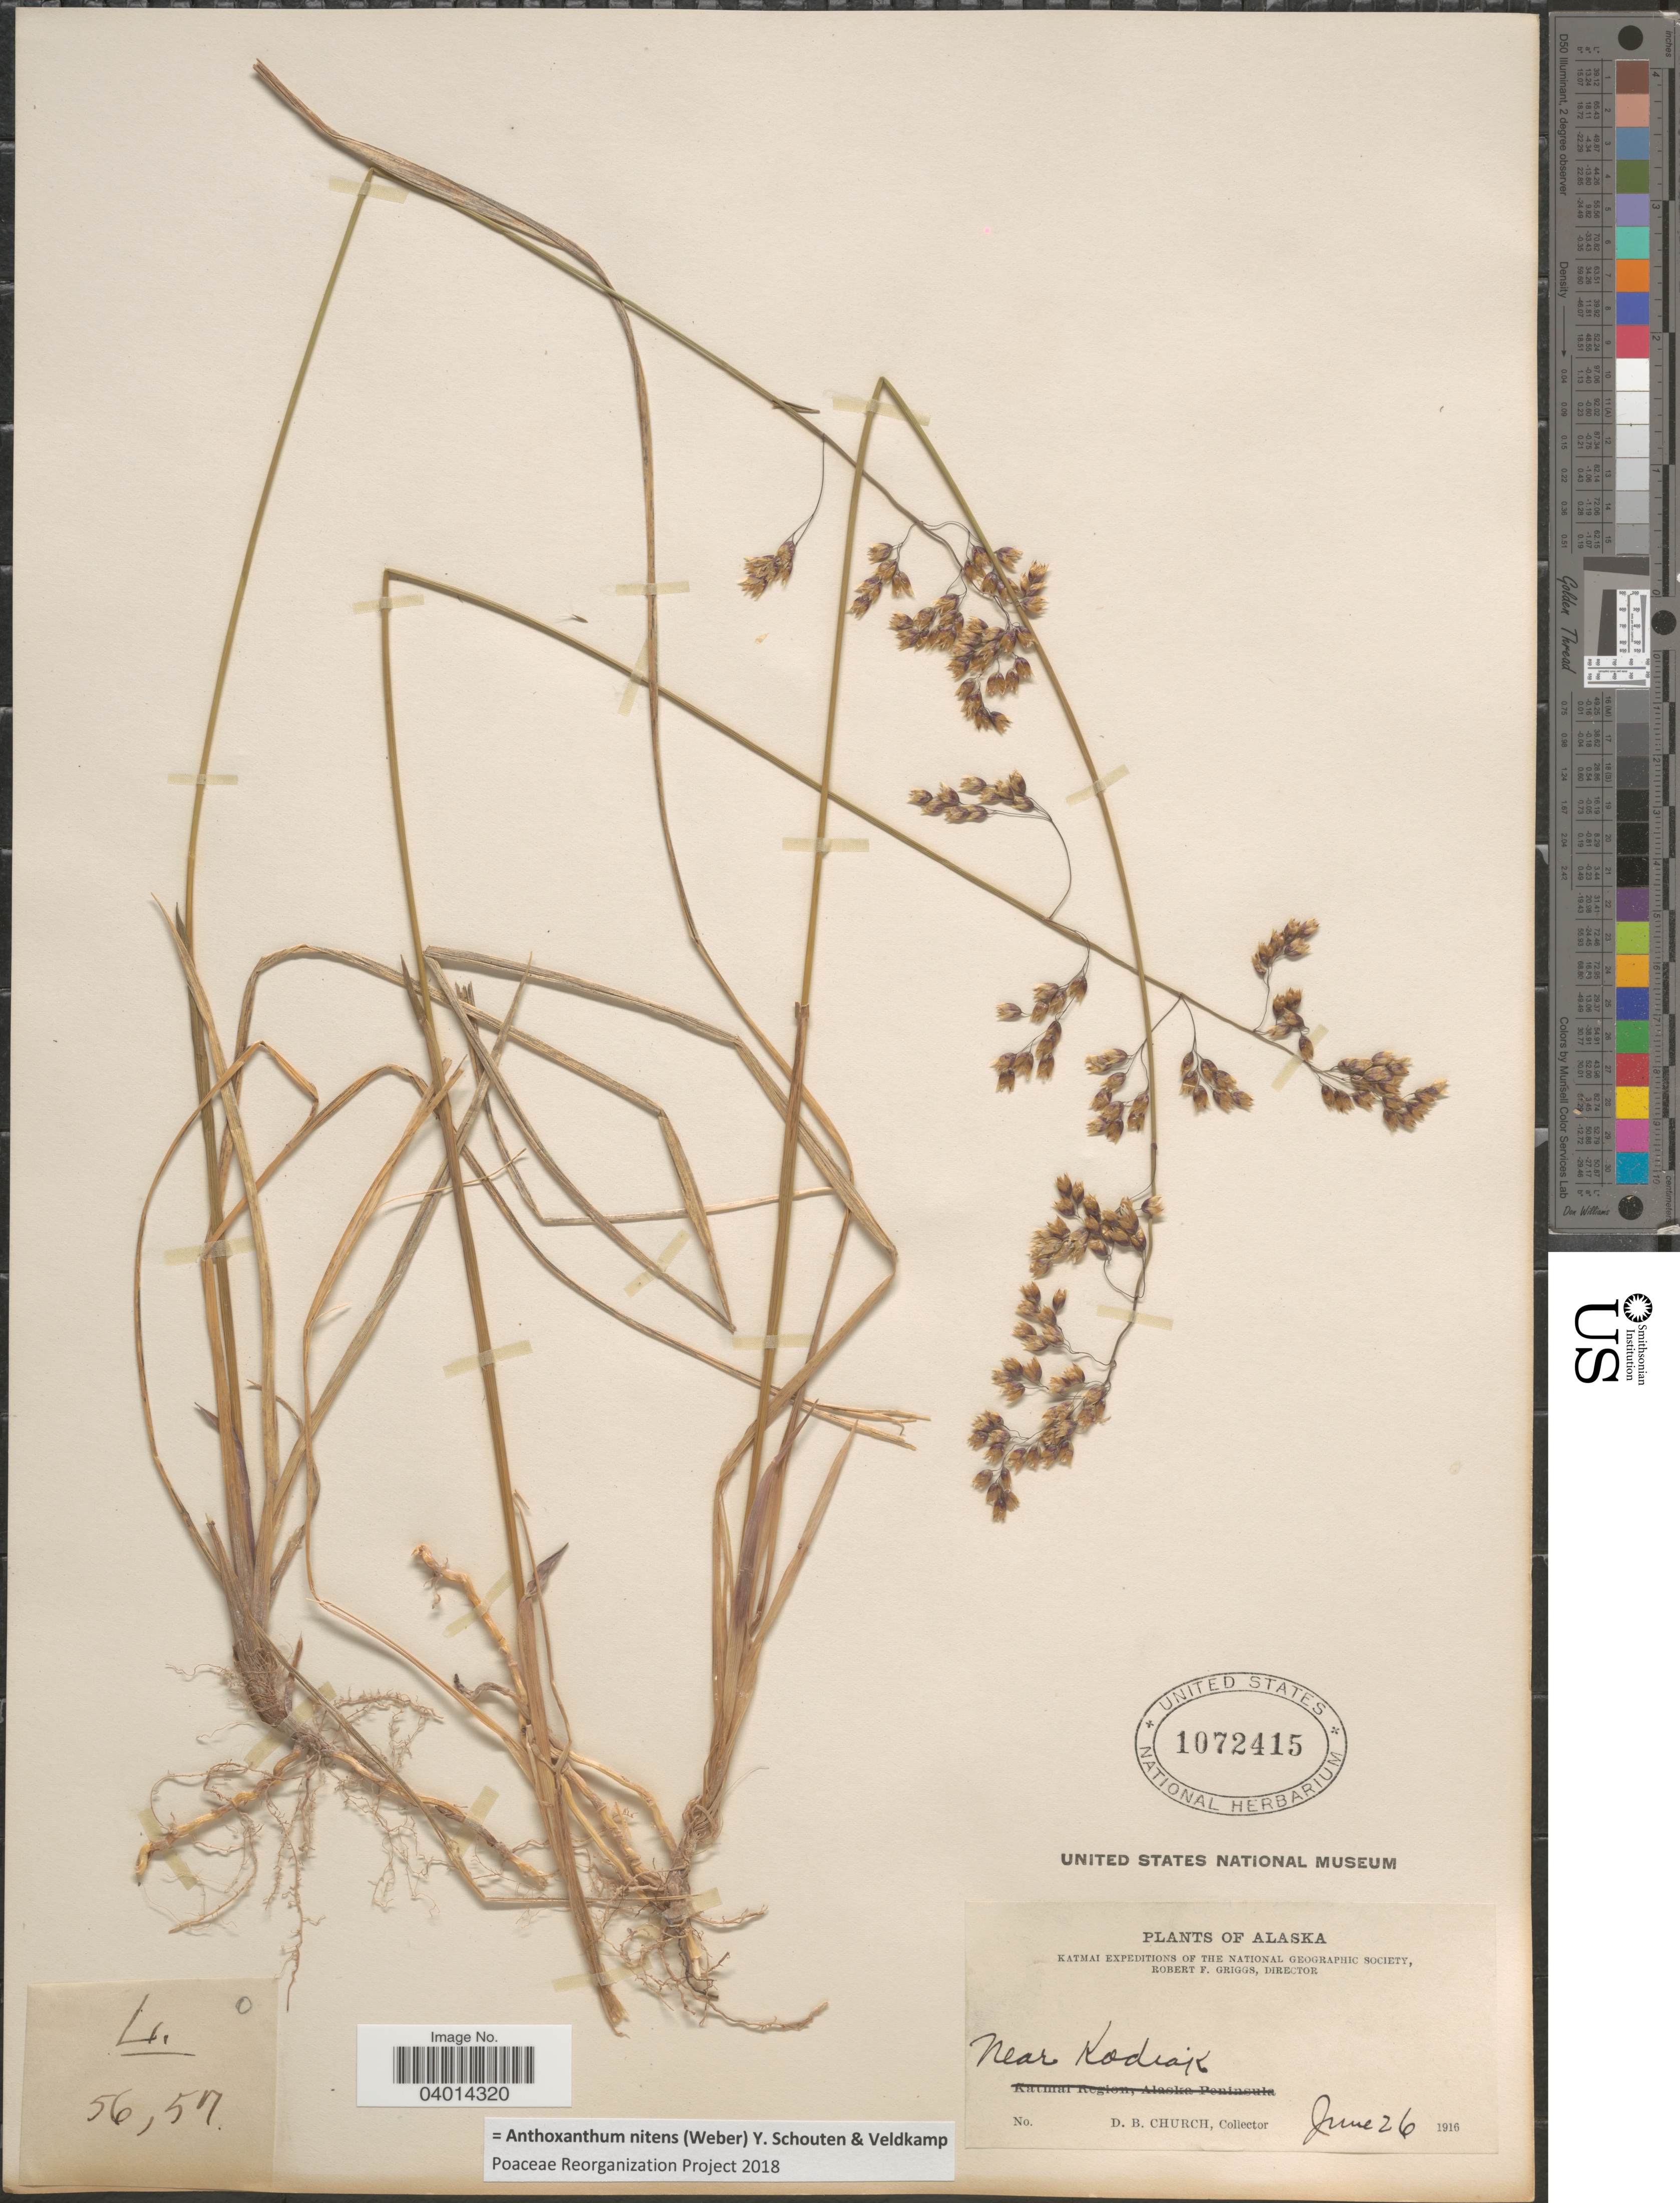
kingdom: Plantae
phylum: Tracheophyta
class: Liliopsida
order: Poales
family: Poaceae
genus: Anthoxanthum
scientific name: Anthoxanthum nitens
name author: (G.H. Weber) R.T.A. Schouten & Veldkamp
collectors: D. Church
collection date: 1916-06-26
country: United States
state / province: Alaska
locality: Near Kodiak.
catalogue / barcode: US 1072415